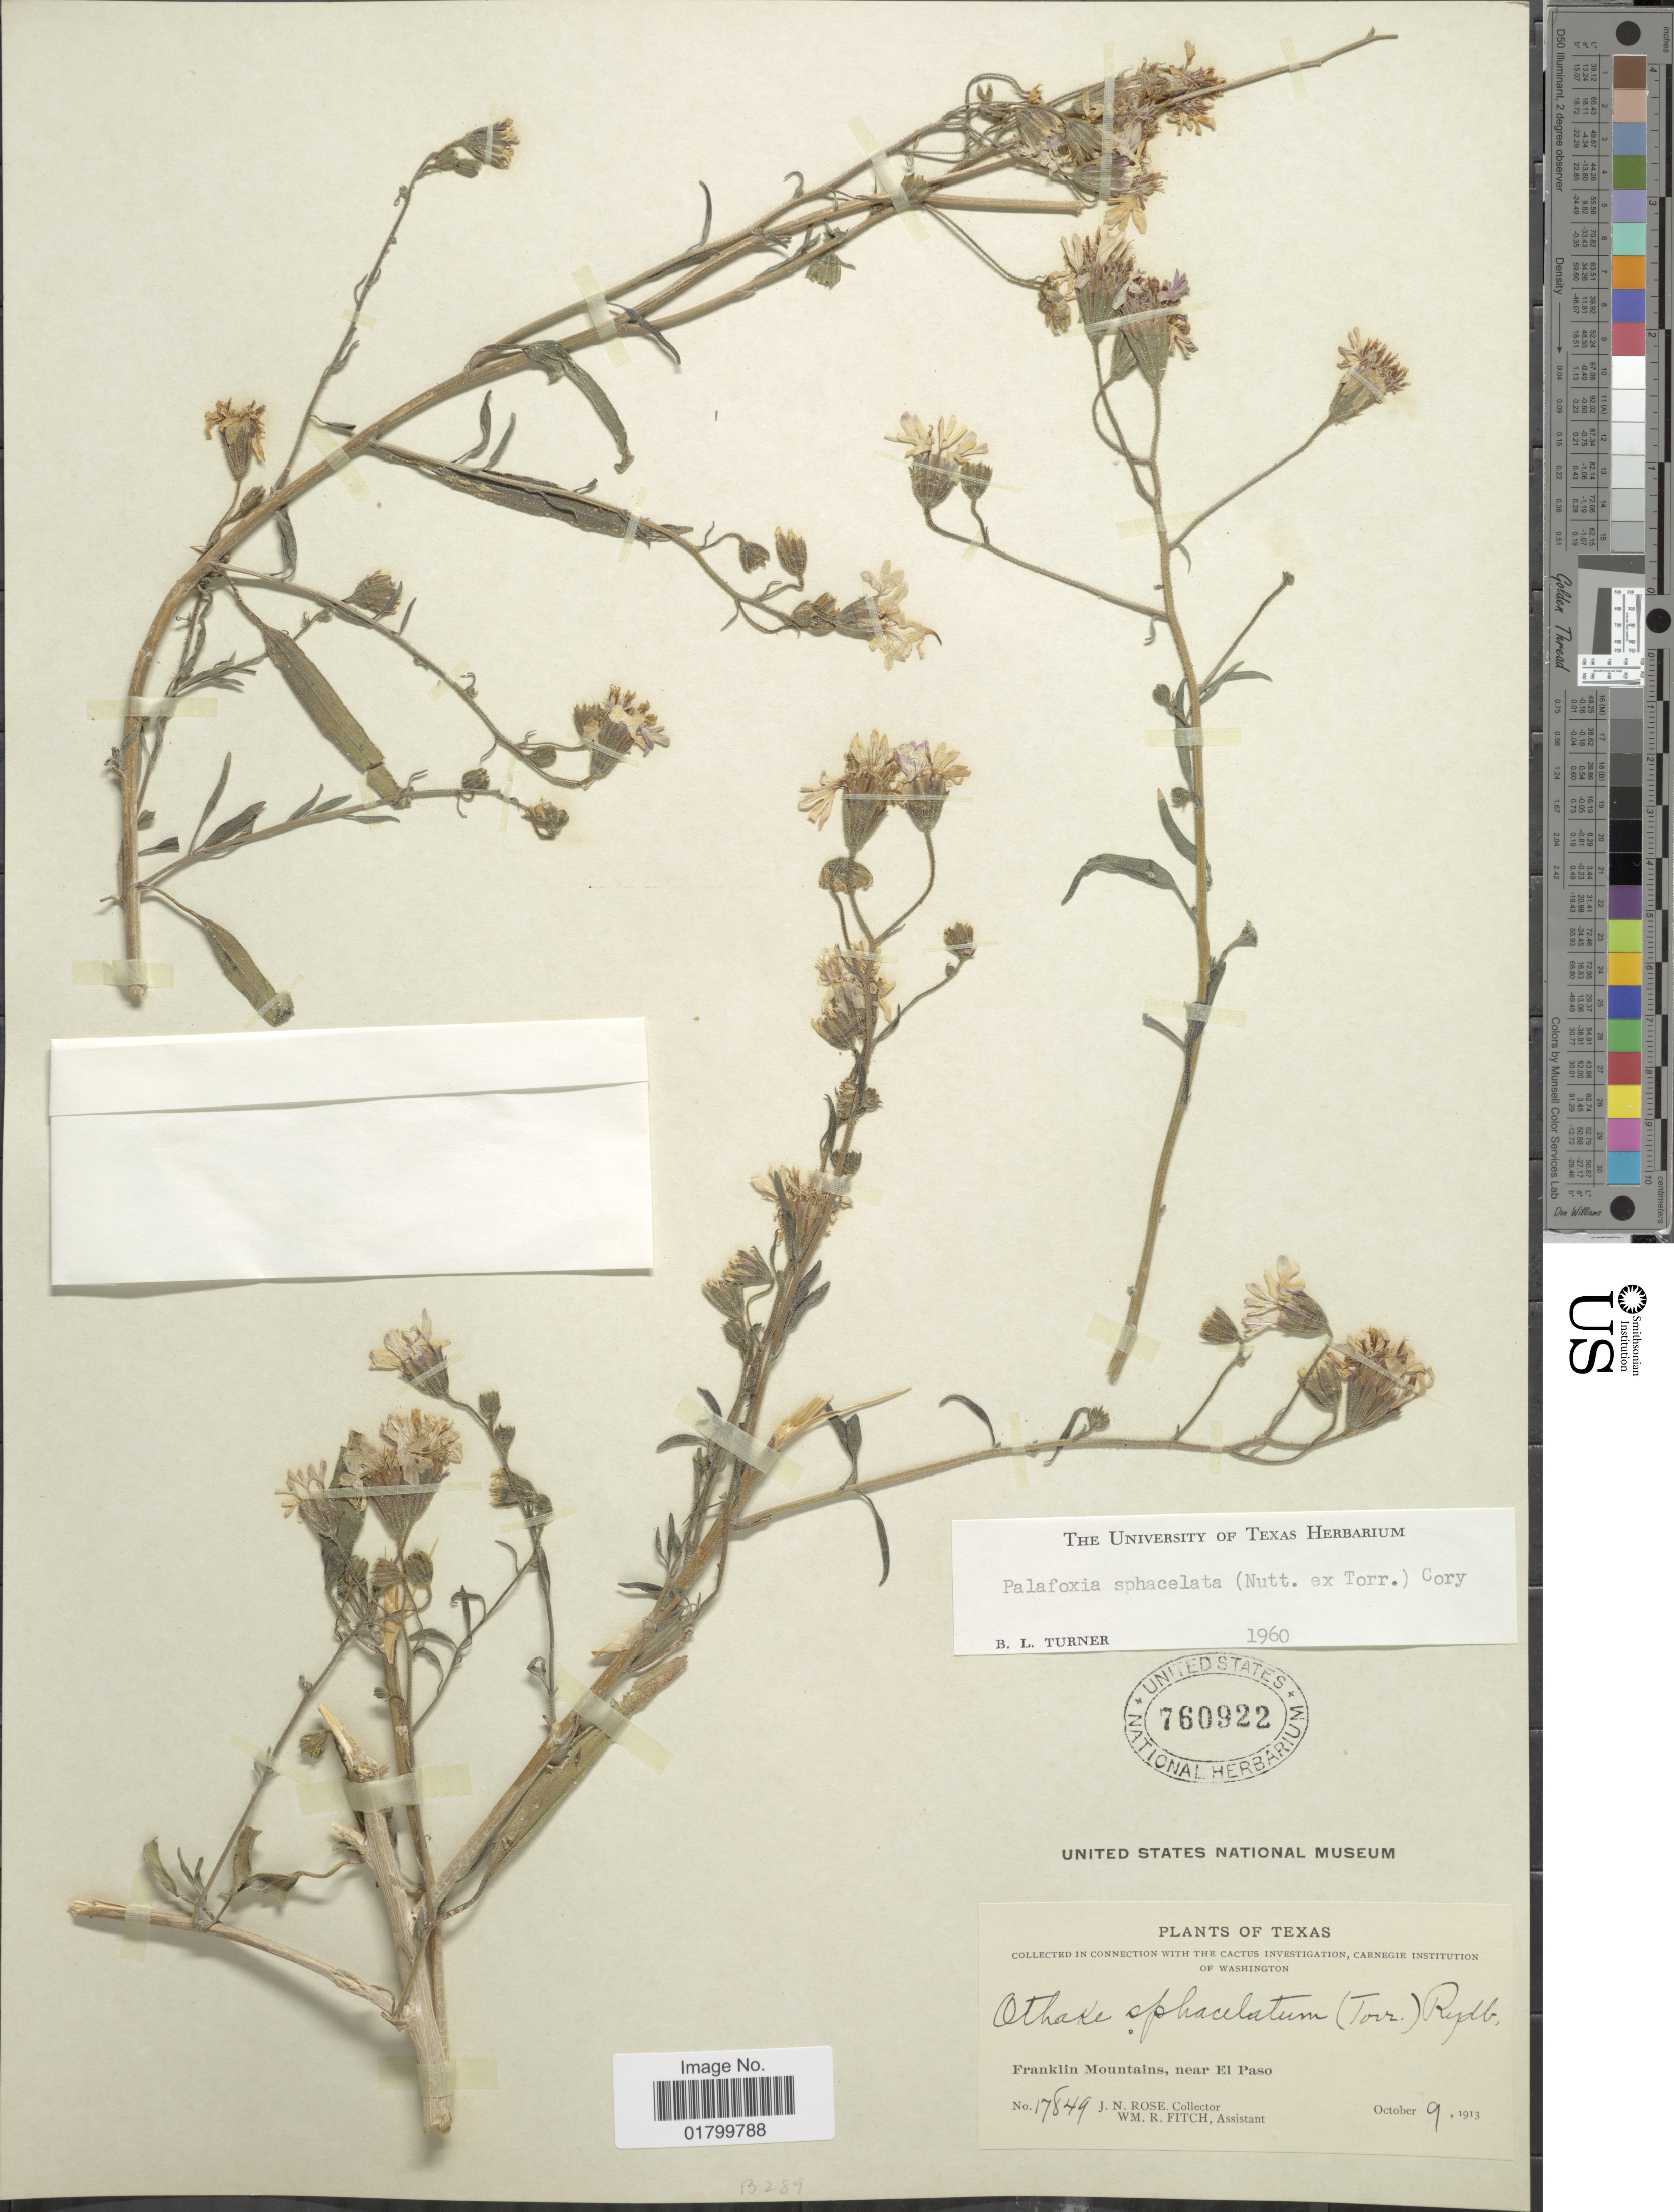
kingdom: Plantae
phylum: Tracheophyta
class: Magnoliopsida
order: Asterales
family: Asteraceae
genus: Palafoxia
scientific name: Palafoxia sphacelata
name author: (Nutt. ex Torr.) Cory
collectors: J. N. Rose & W. R. Fitch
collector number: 17849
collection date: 1913-10-09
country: United States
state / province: Texas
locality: Franklin Mountains, near El Paso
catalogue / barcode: US 760922